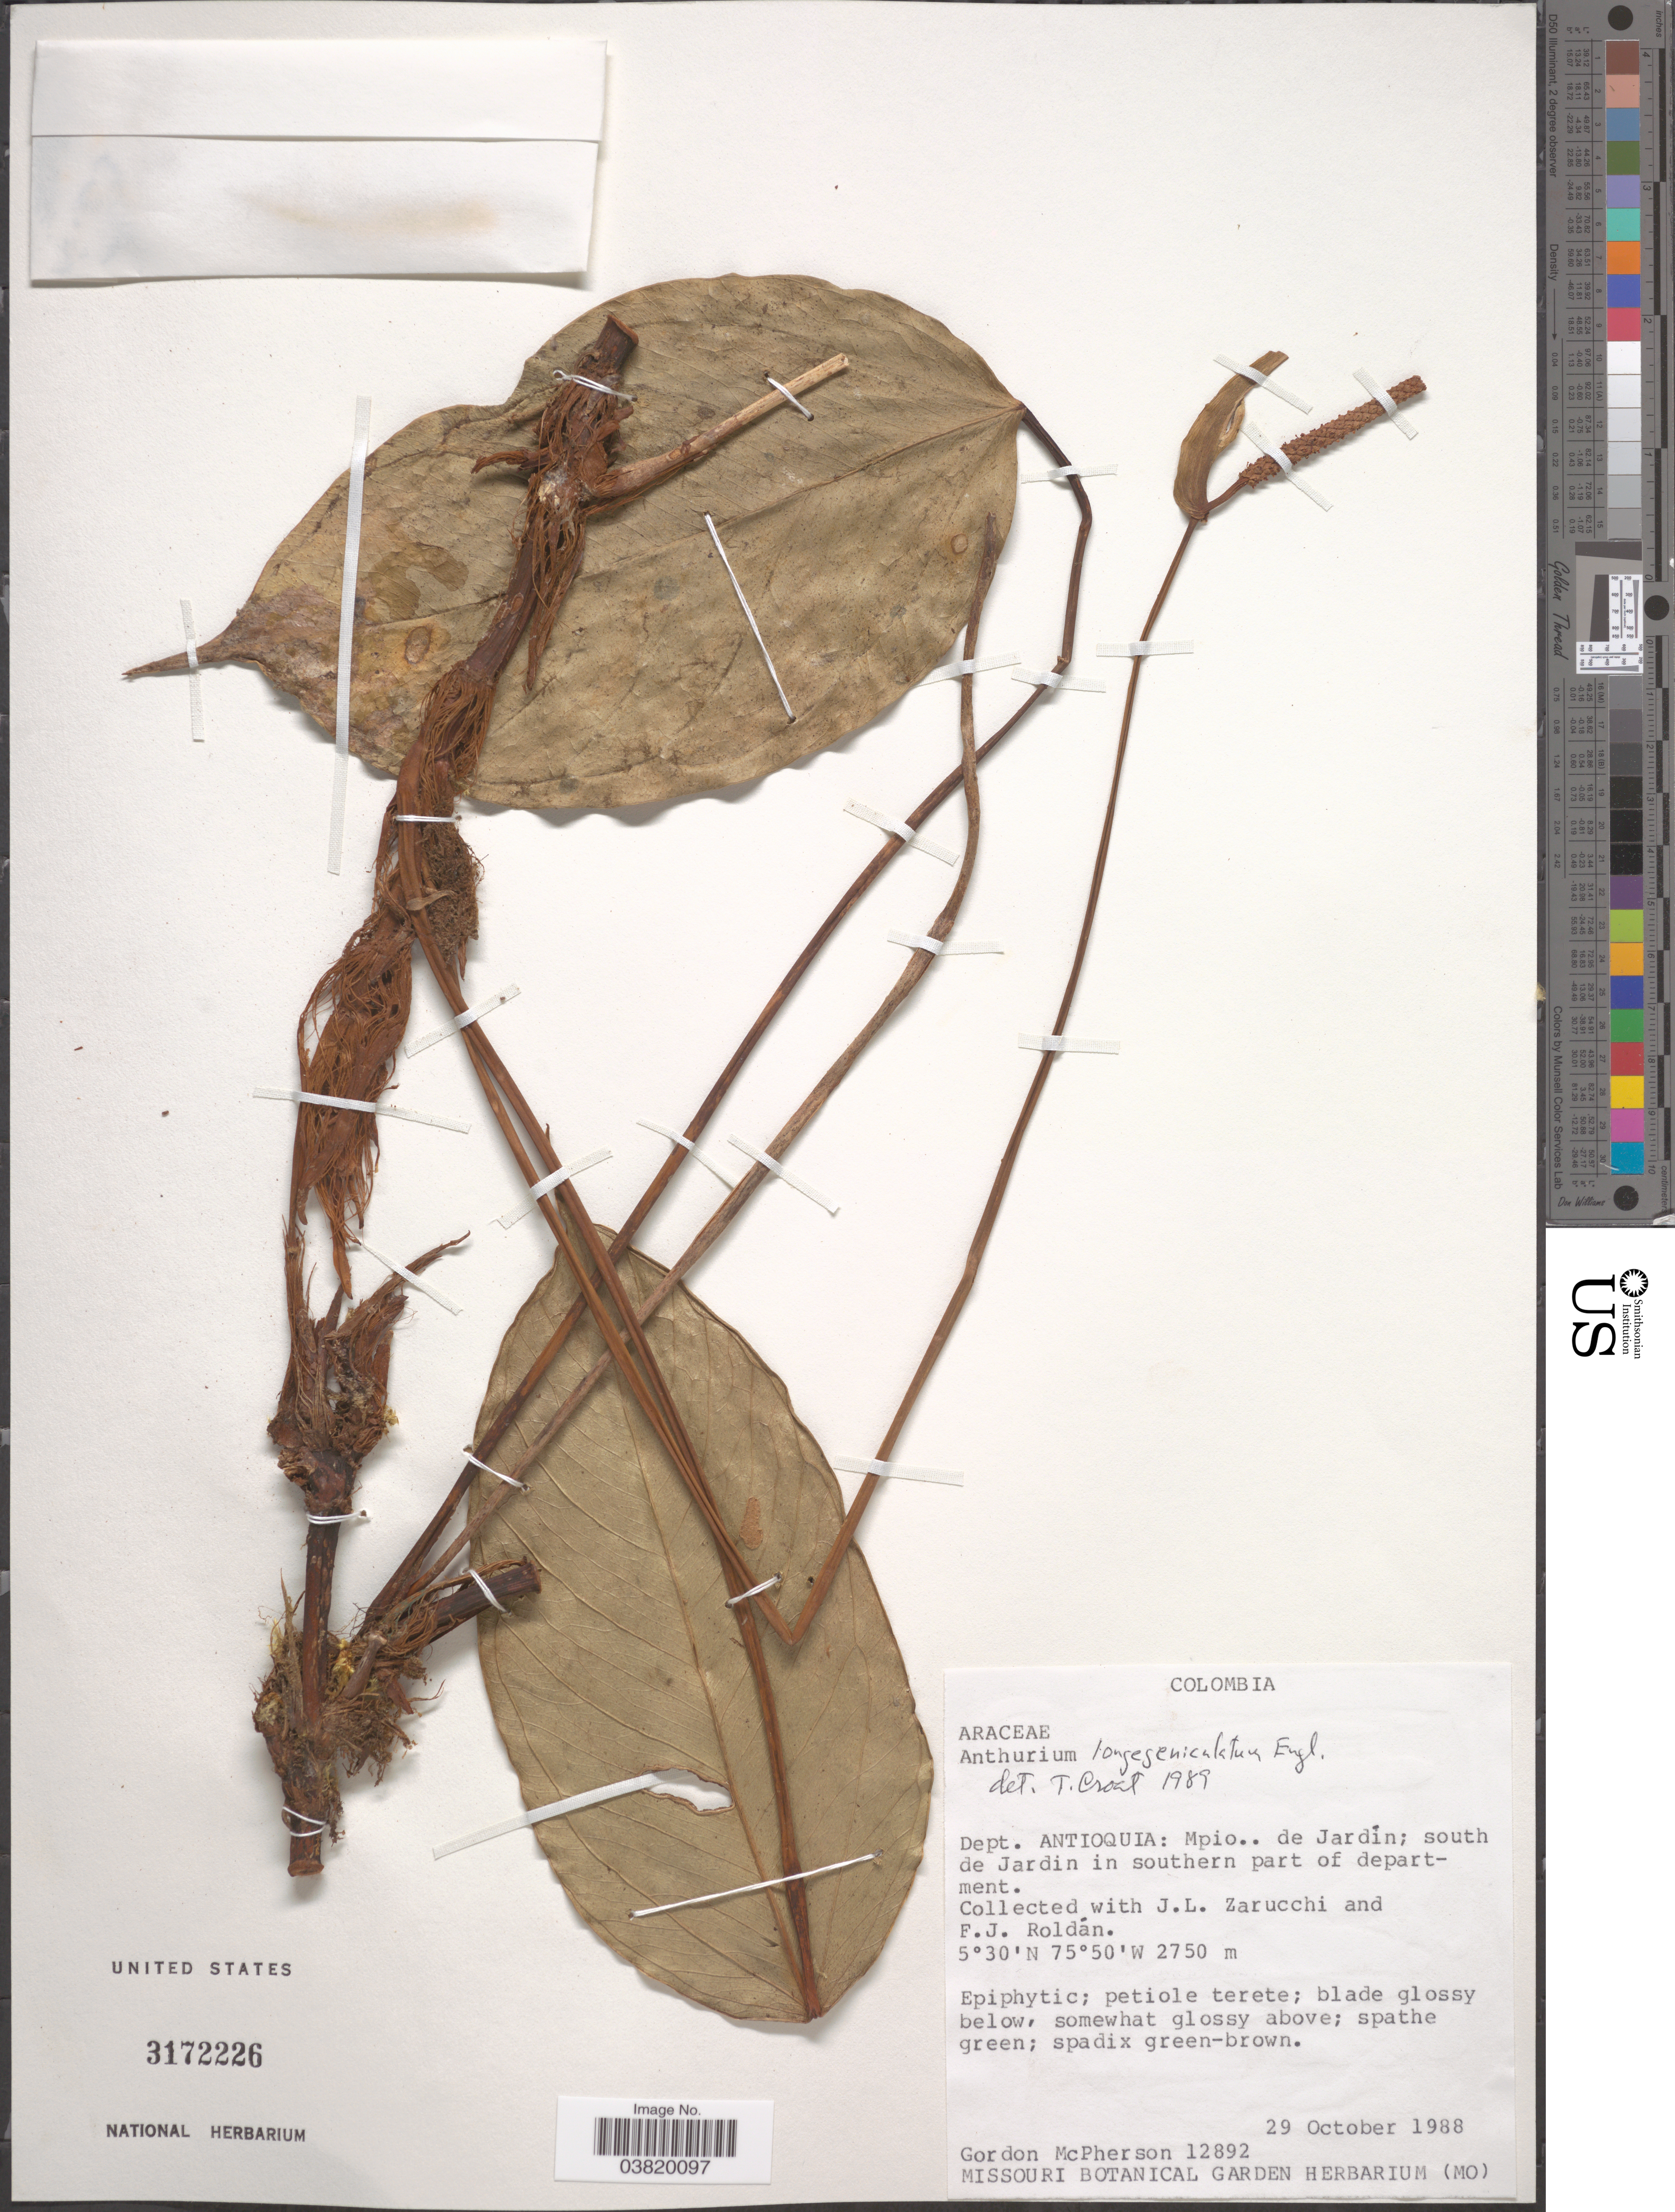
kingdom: Plantae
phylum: Tracheophyta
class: Liliopsida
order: Alismatales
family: Araceae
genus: Anthurium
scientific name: Anthurium longegeniculatum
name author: Engl.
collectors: G. McPherson, J. L. Zarucchi & F. J. Roldán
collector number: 12892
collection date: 1988-10-29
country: Colombia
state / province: Antioquia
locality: Dept. Antioquia: Mpio..de Jardin; south de jardin in southern part of department.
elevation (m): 2750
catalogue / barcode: US 3172226